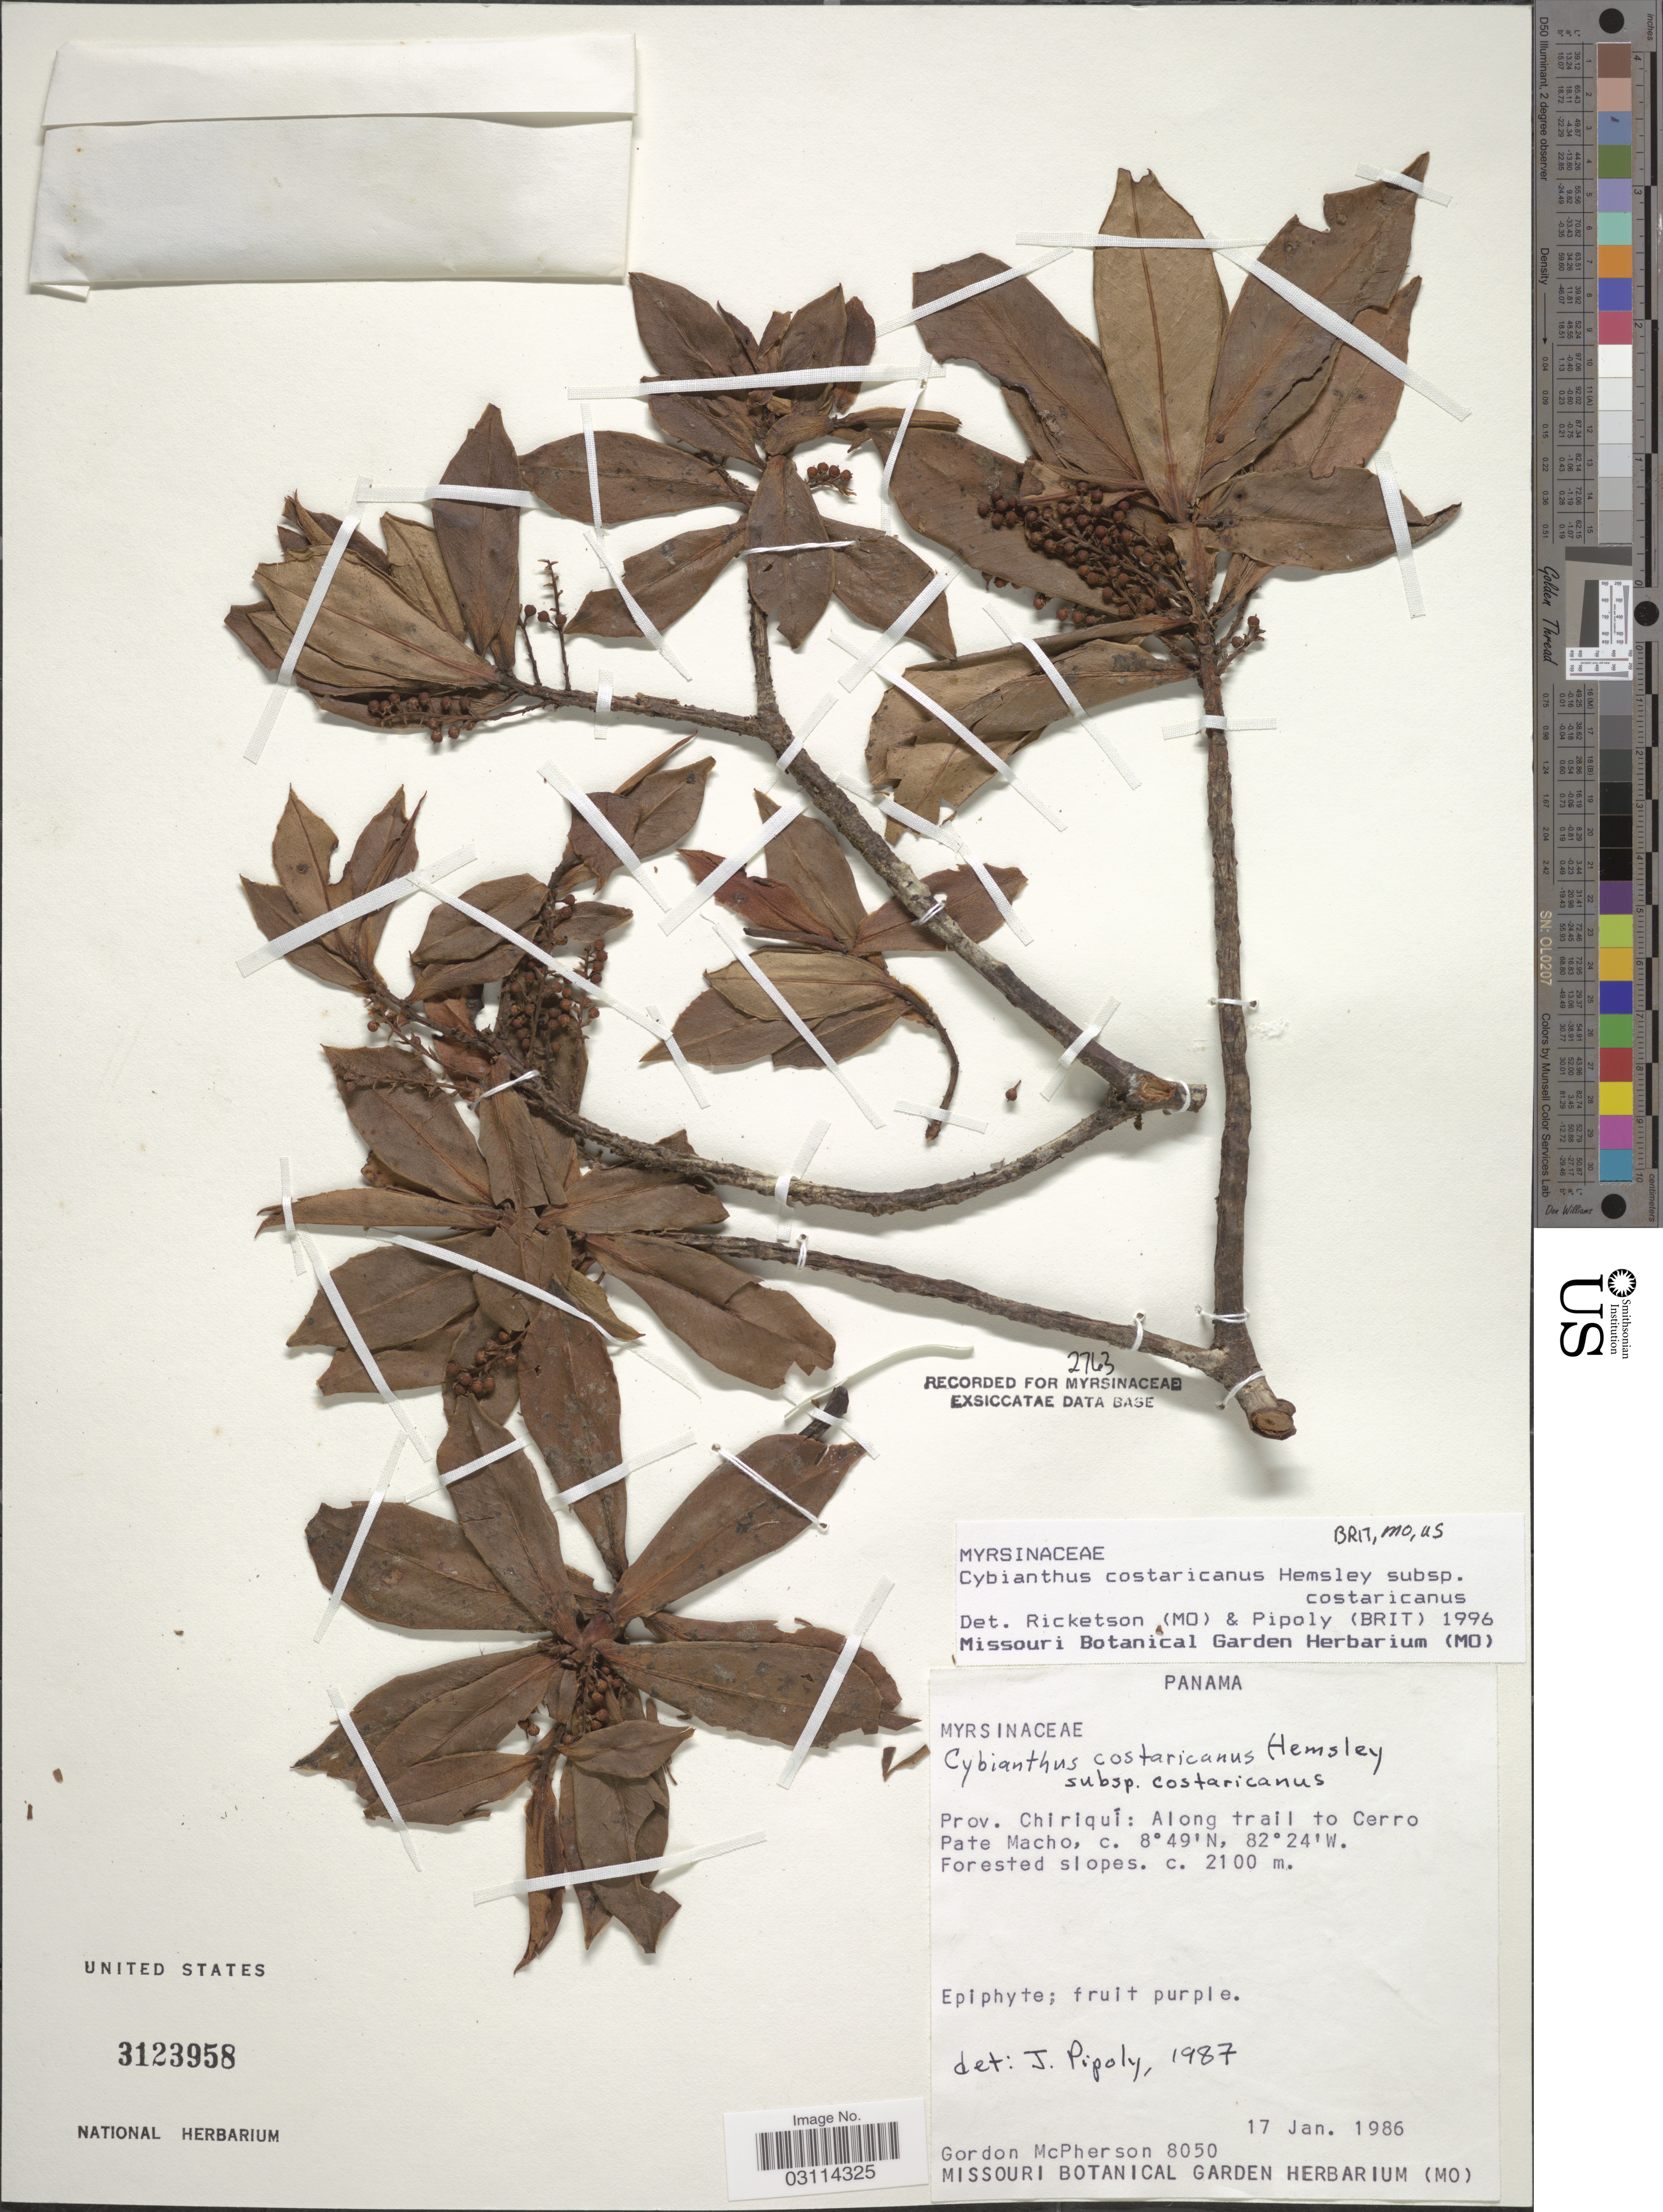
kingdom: Plantae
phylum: Tracheophyta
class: Magnoliopsida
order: Ericales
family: Primulaceae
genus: Cybianthus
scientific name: Cybianthus costaricanus subsp. costaricanus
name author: Hemsl.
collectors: G. McPherson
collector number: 8050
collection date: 1986-01-17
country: Panama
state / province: Chiriqui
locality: Along trail to Cerro Pate Macho.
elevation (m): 2100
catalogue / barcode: US 3123958